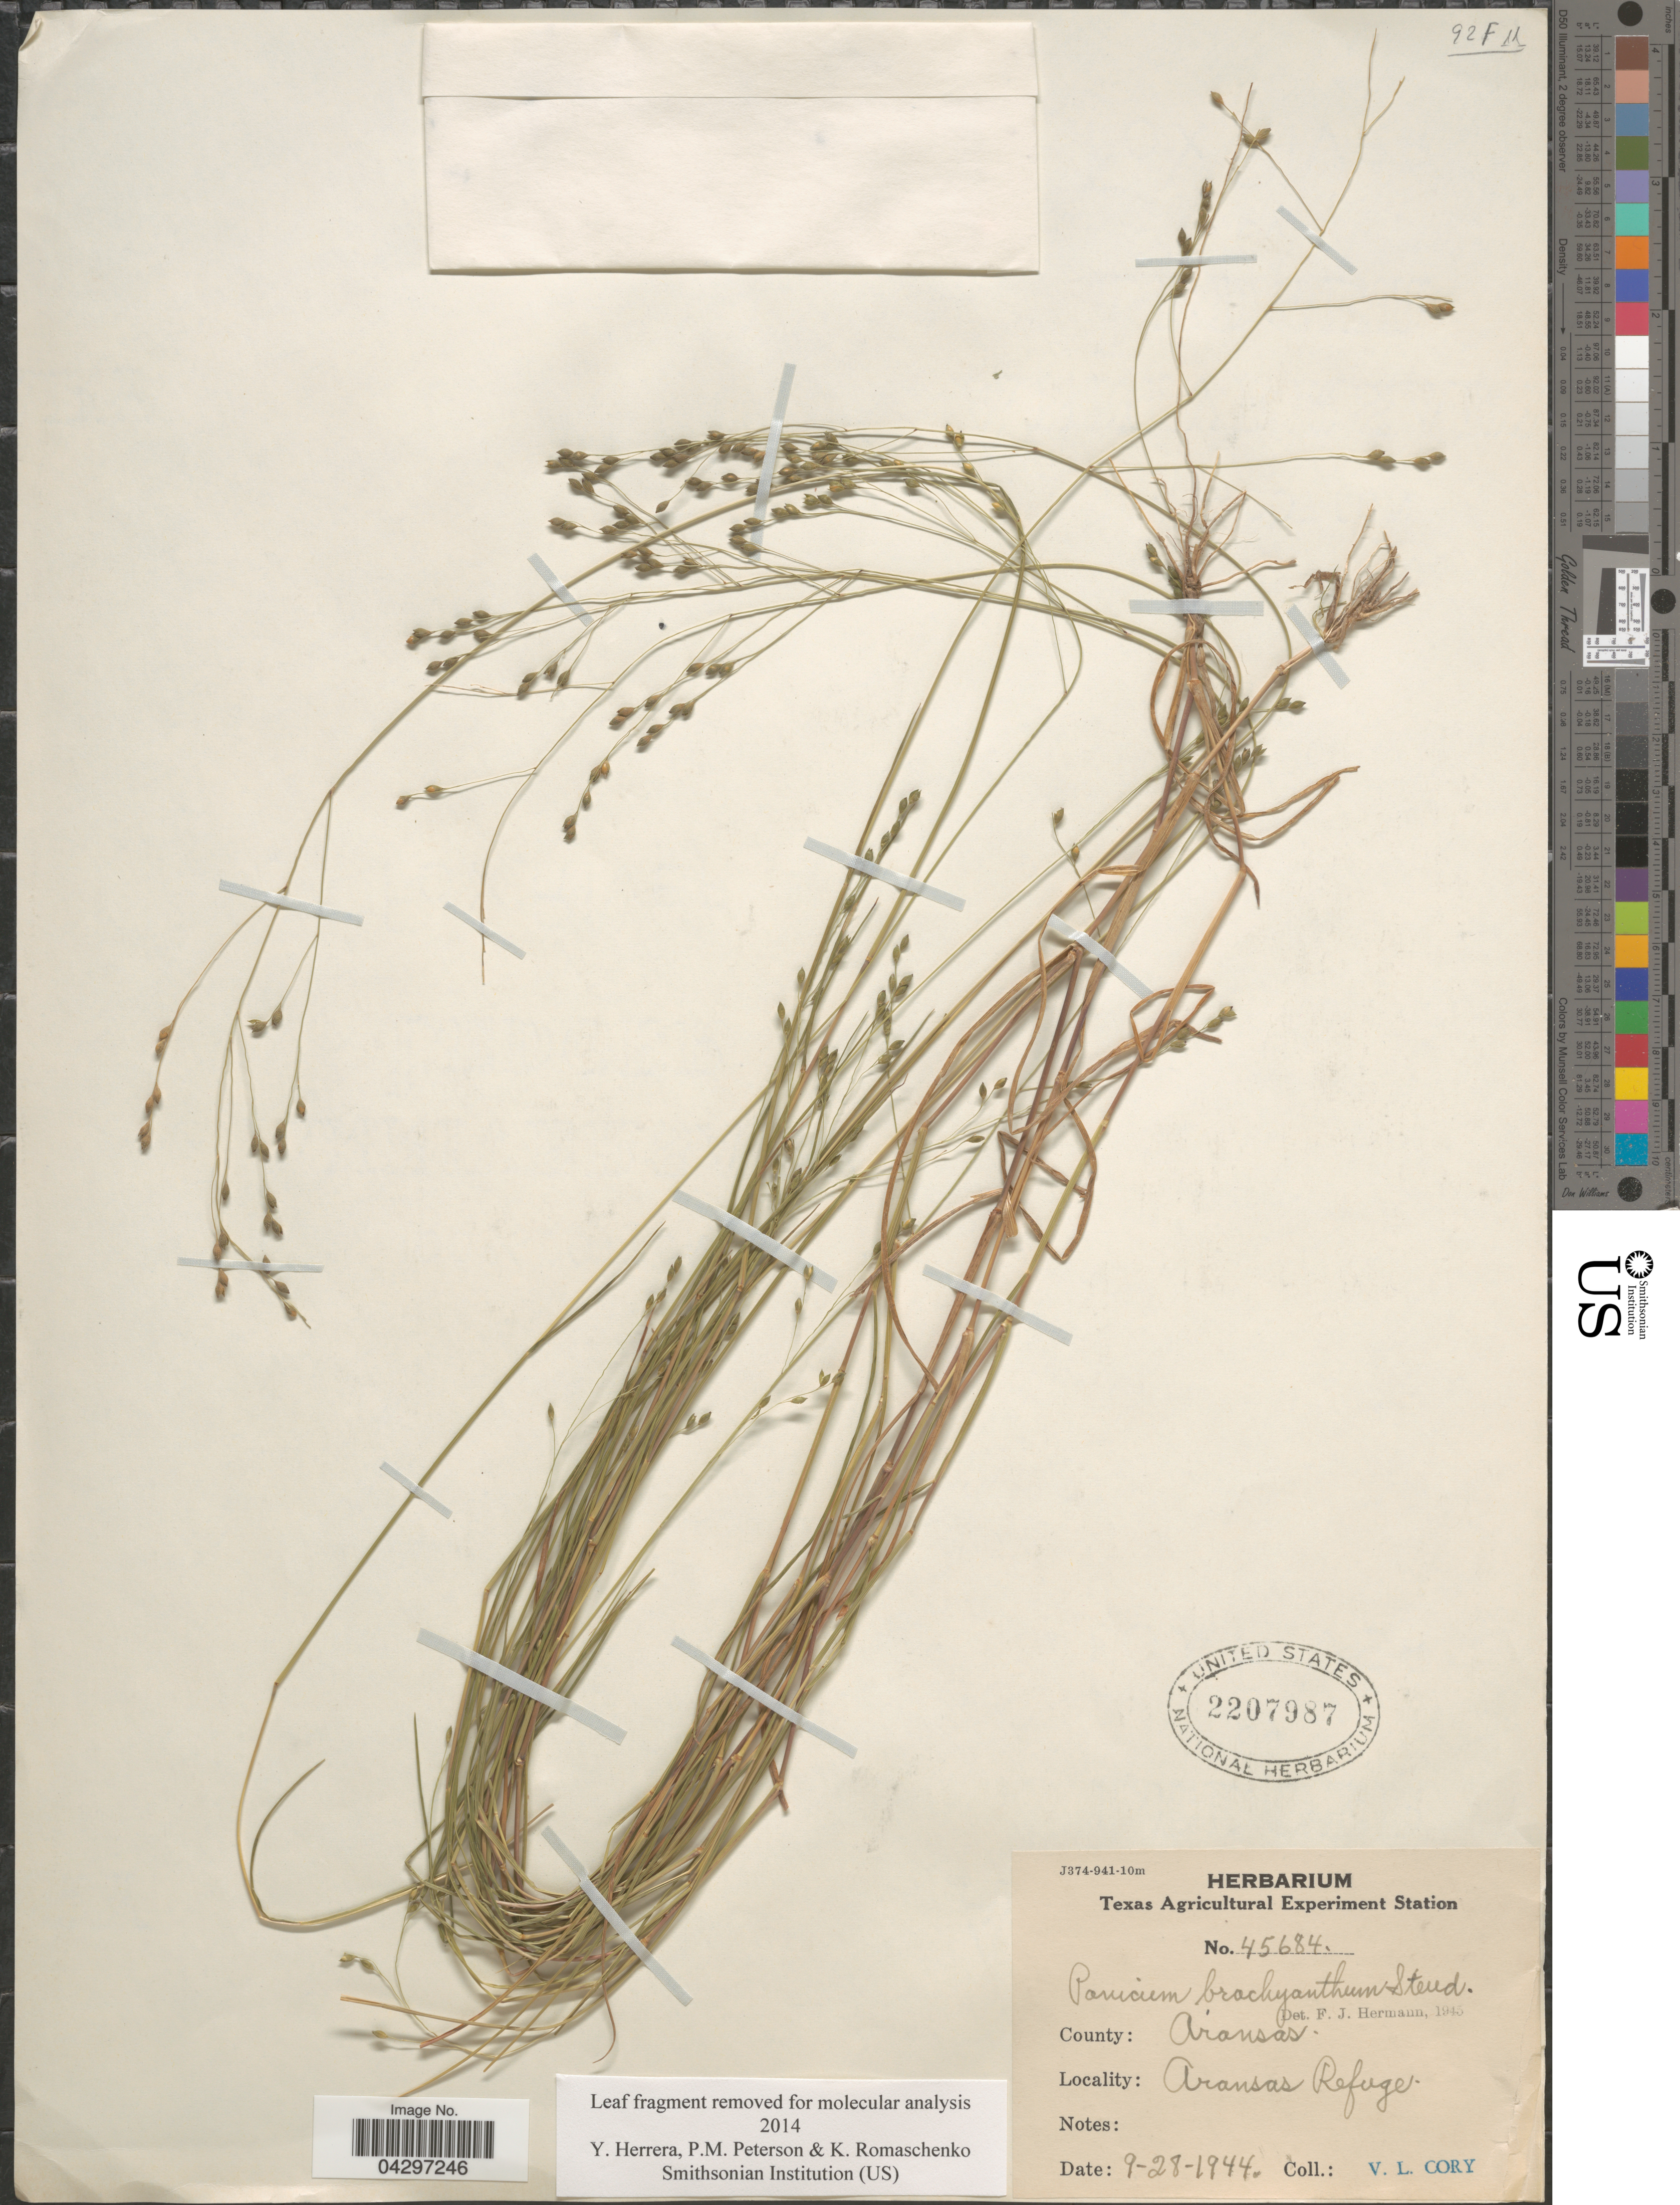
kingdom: Plantae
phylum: Tracheophyta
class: Liliopsida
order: Poales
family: Poaceae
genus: Panicum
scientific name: Panicum brachyanthum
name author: Steud.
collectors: V. Cory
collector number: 45684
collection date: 1944-09-28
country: United States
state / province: Texas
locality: County: Aransas. Aransas Refuge.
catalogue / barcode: US 2207987